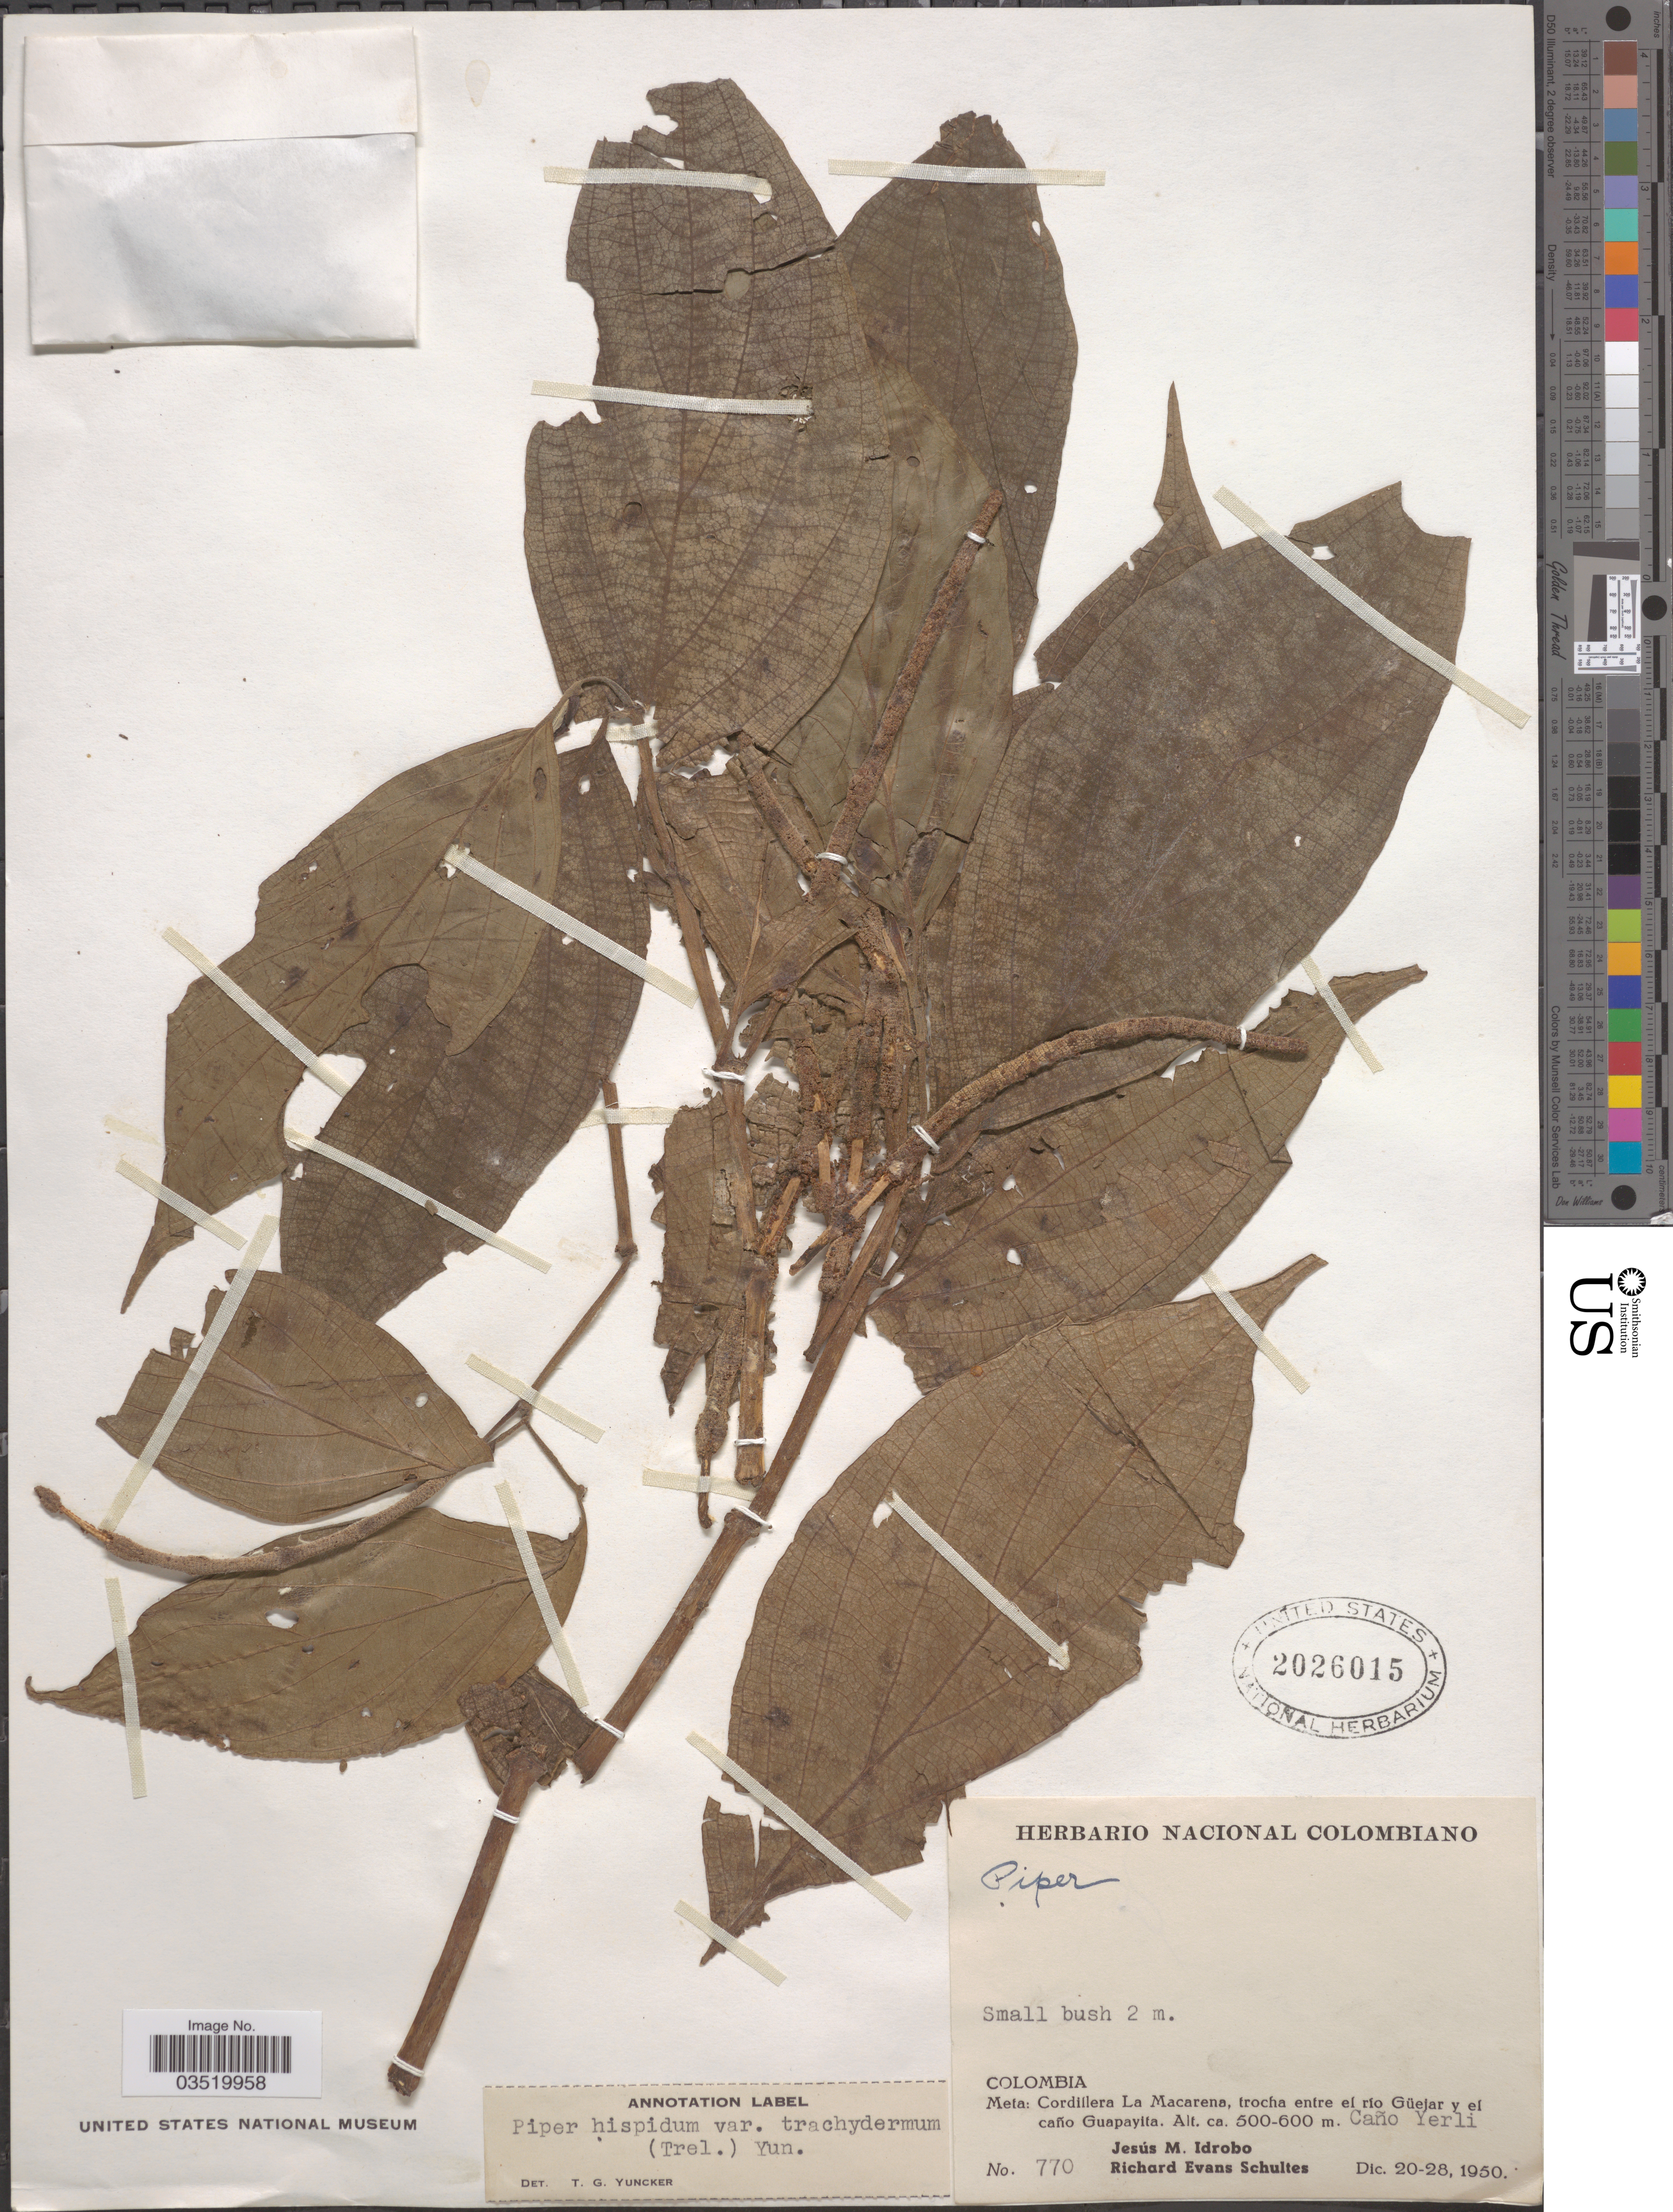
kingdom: Plantae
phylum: Tracheophyta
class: Magnoliopsida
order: Piperales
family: Piperaceae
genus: Piper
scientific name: Piper hispidum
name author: Sw.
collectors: J. M. Idrobo & R. E. Schultes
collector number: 770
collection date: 1950-12-20/1950-12-28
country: Colombia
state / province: Meta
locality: Cordillera La Macarena, trocha entre el rio Güejar Y el cañ Guapayita. Caño Yerli.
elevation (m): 500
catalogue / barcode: US 2026015